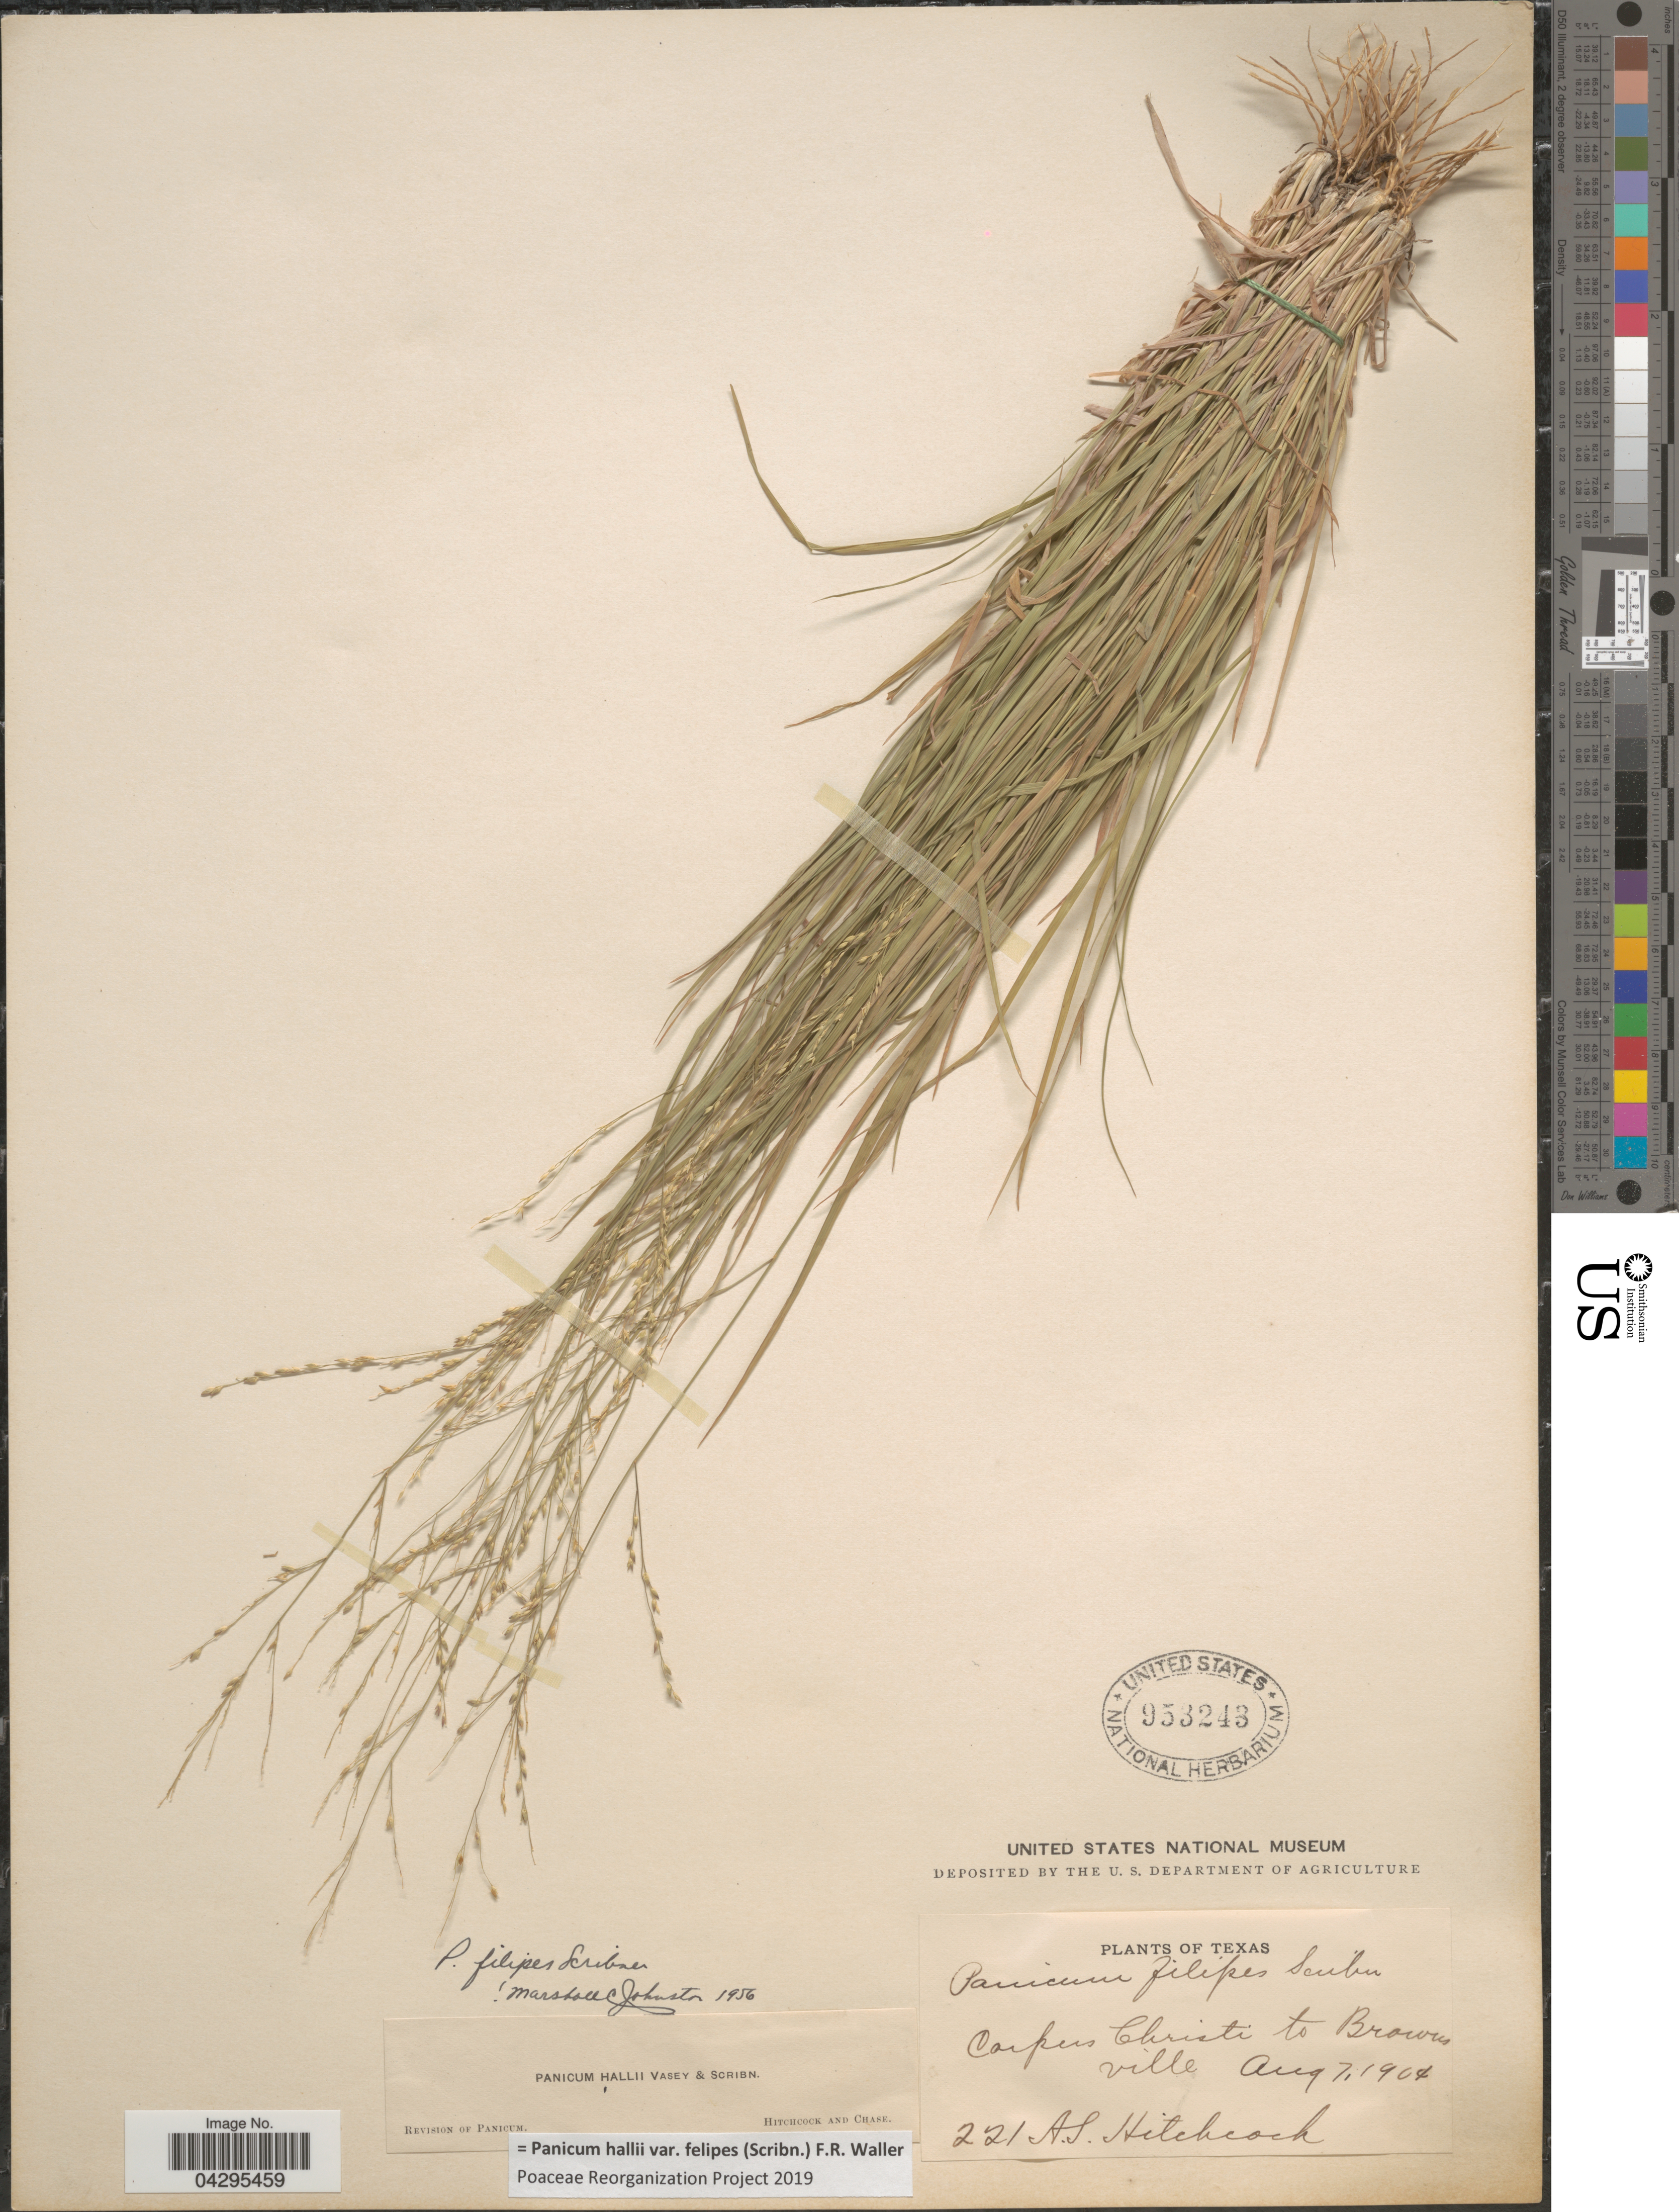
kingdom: Plantae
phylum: Tracheophyta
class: Liliopsida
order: Poales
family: Poaceae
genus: Panicum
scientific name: Panicum hallii var. felipes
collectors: A. S. Hitchcock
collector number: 221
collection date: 1904-08-07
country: United States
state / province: Texas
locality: Corpus Christi to Brownsville.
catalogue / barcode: US 953243